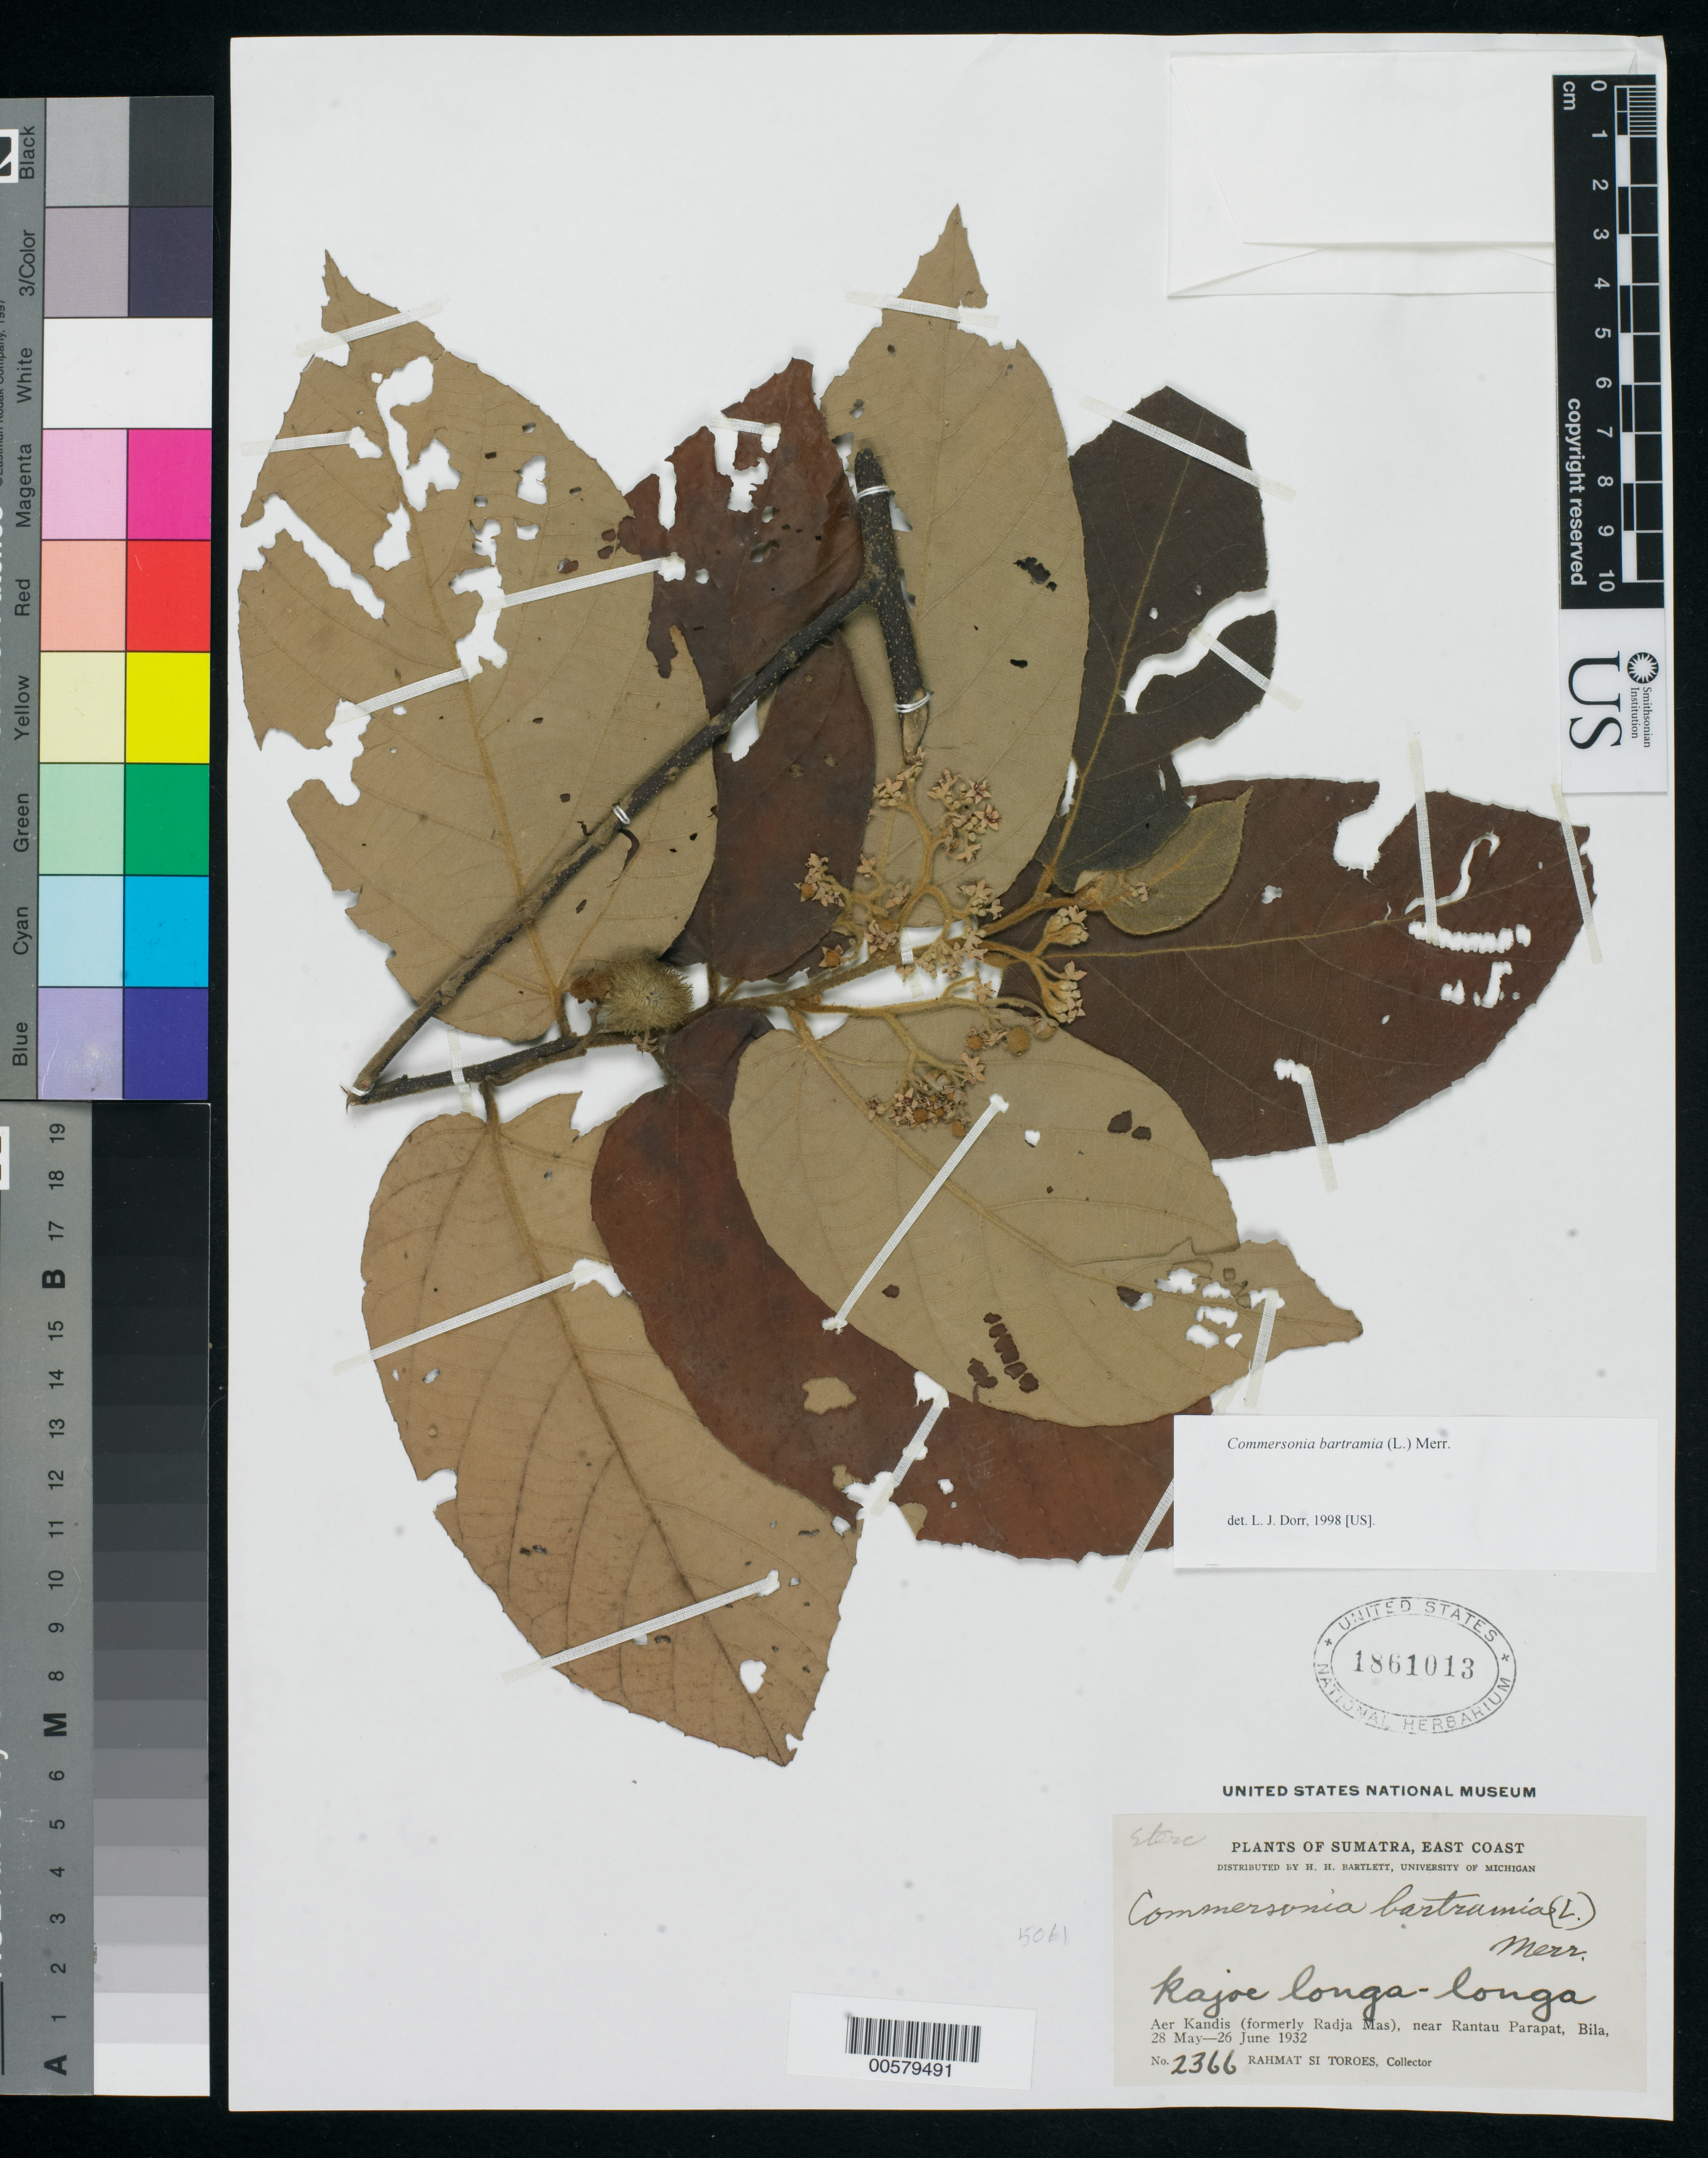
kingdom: Plantae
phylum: Tracheophyta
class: Magnoliopsida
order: Malvales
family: Malvaceae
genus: Commersonia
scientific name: Commersonia bartramia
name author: (L.) Merr.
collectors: Rahmat Si Boeea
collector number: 2366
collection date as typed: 28 May 1932 to 26 Jun 1932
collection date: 1932-05-28/1932-06-26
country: Indonesia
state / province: Sumatra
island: Sumatra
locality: (East Coast) Aer Kandis (formerly Radja Mas), near Rantau Parapat, Bila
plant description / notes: Common name: "Kajoe longa-longa"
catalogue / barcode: US 1861013